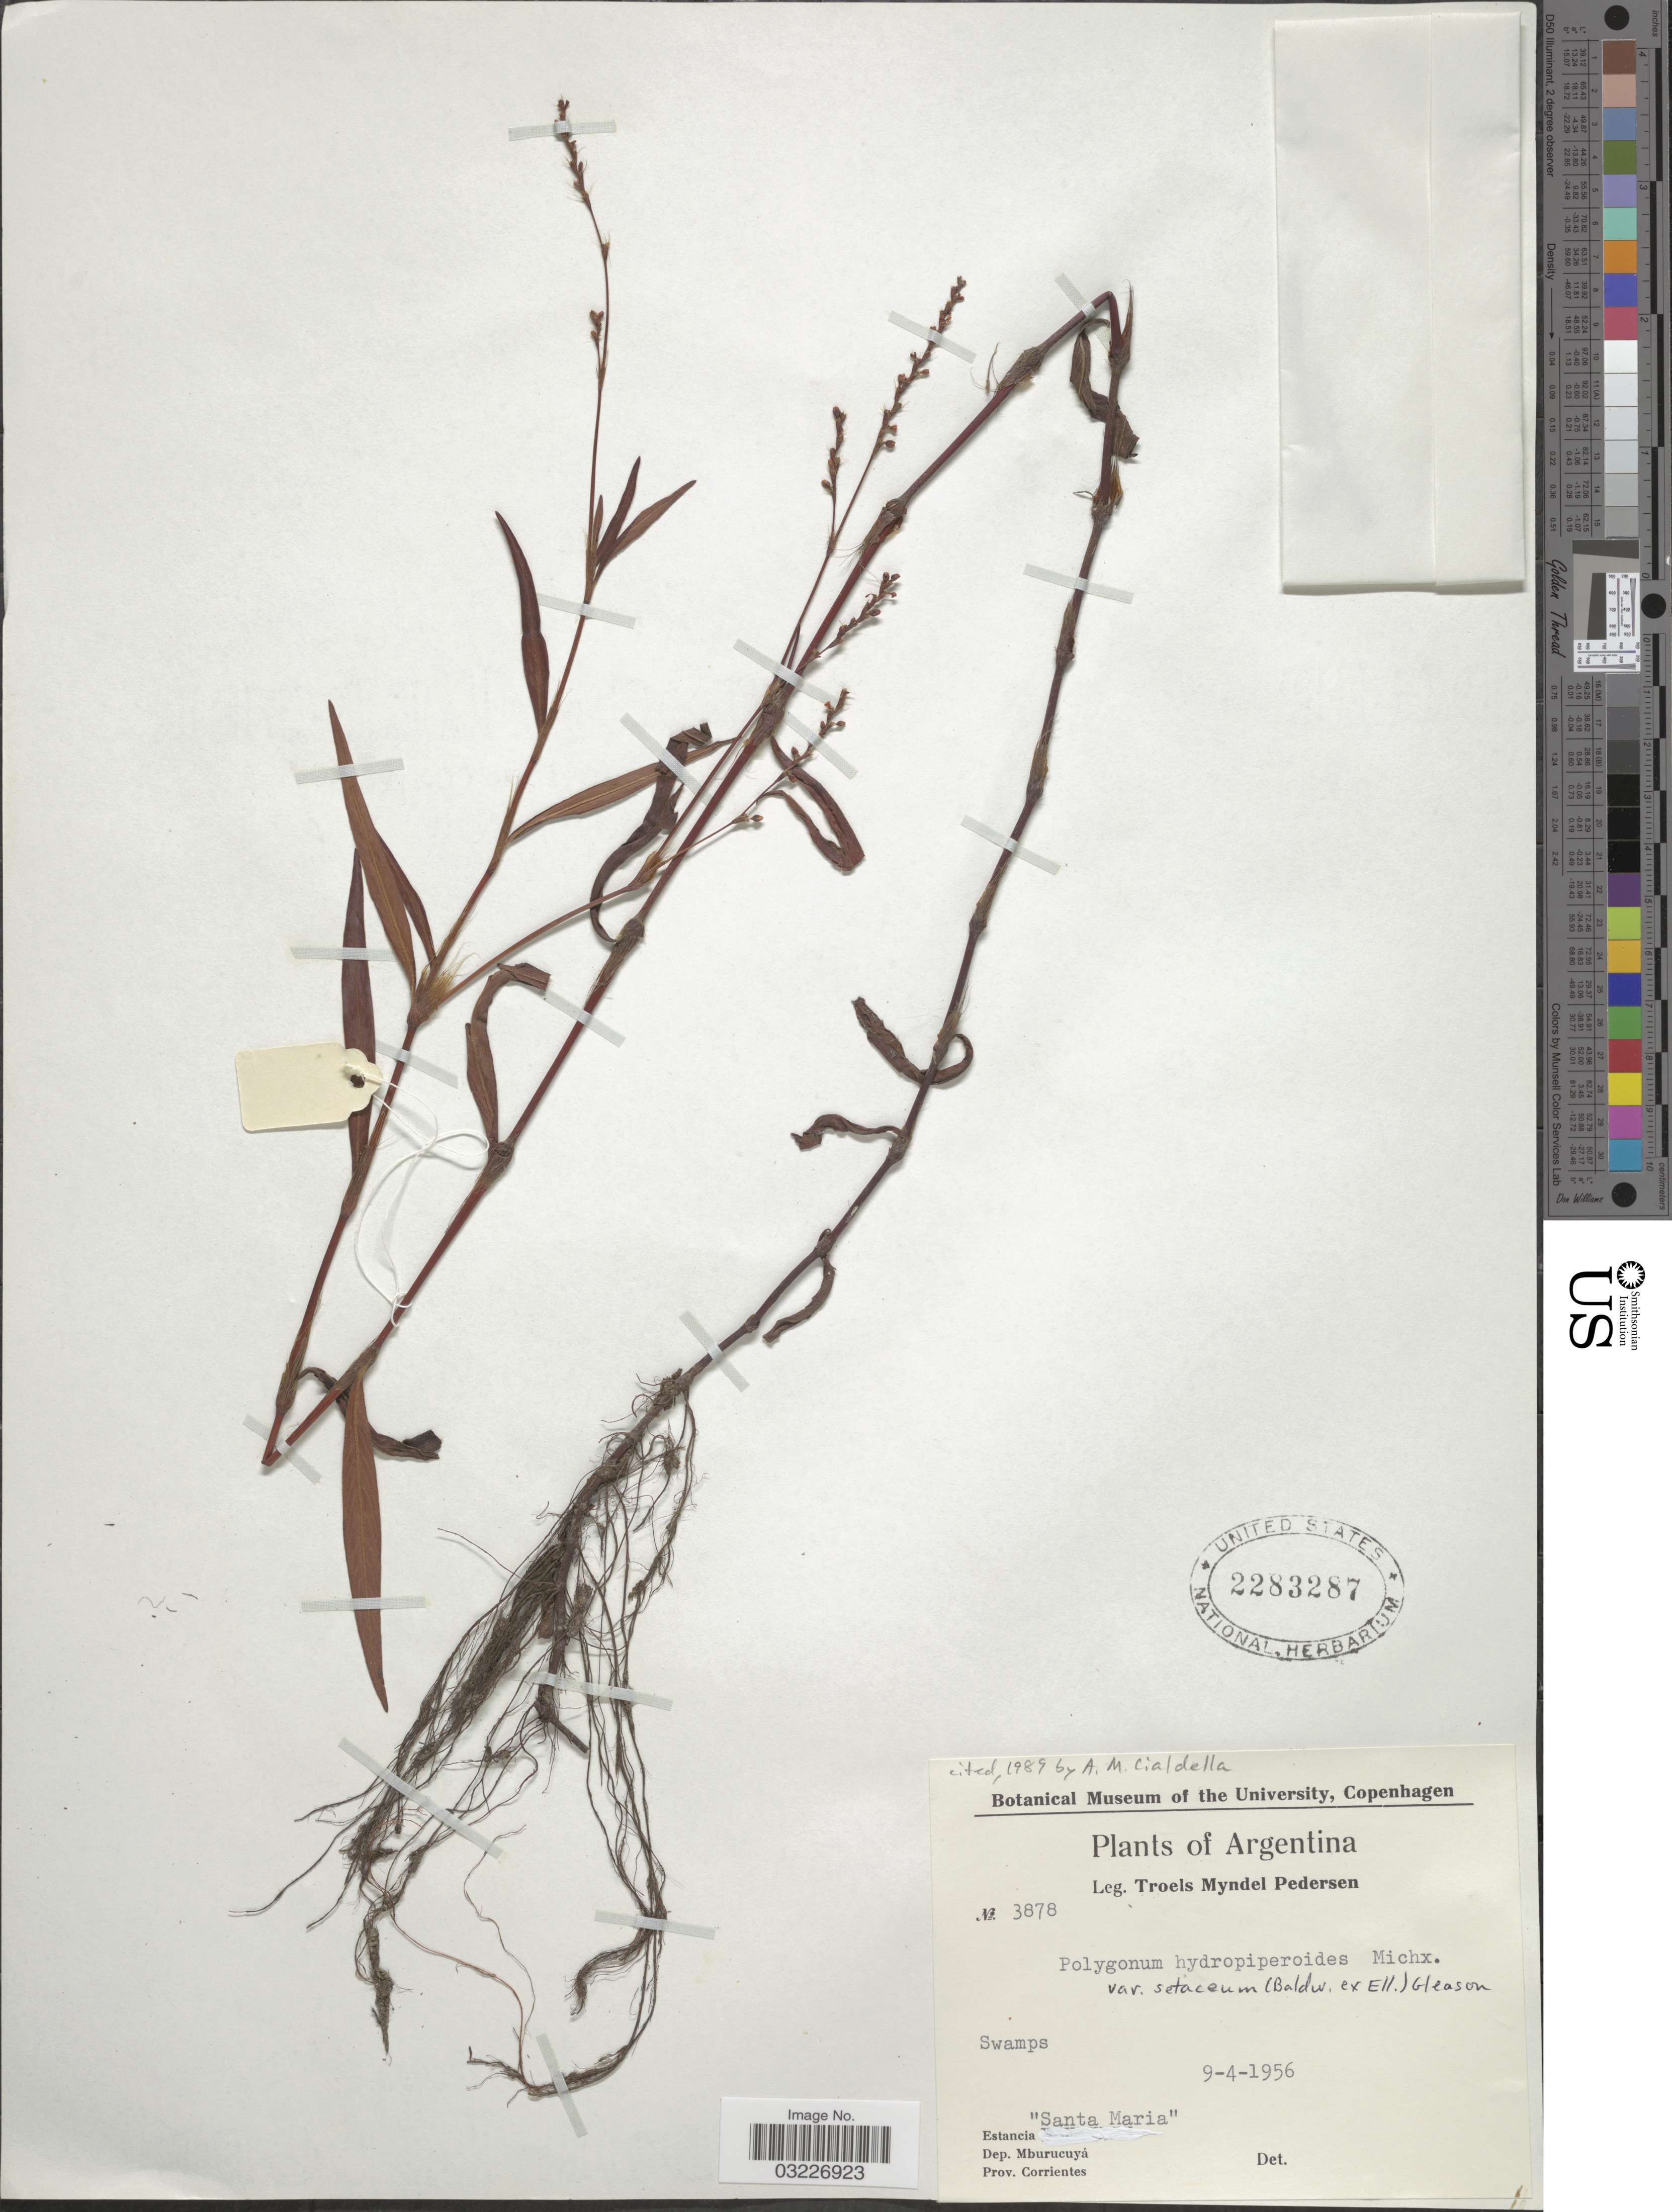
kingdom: Plantae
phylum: Tracheophyta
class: Magnoliopsida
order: Caryophyllales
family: Polygonaceae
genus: Polygonum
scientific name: Polygonum hydropiperoides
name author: Michx.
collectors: T. Pederson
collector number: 3878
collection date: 1956-04-09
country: Argentina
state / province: Corrientes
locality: Estancia "Santa Maria", Dep. Mburucayá.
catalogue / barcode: US 2283287